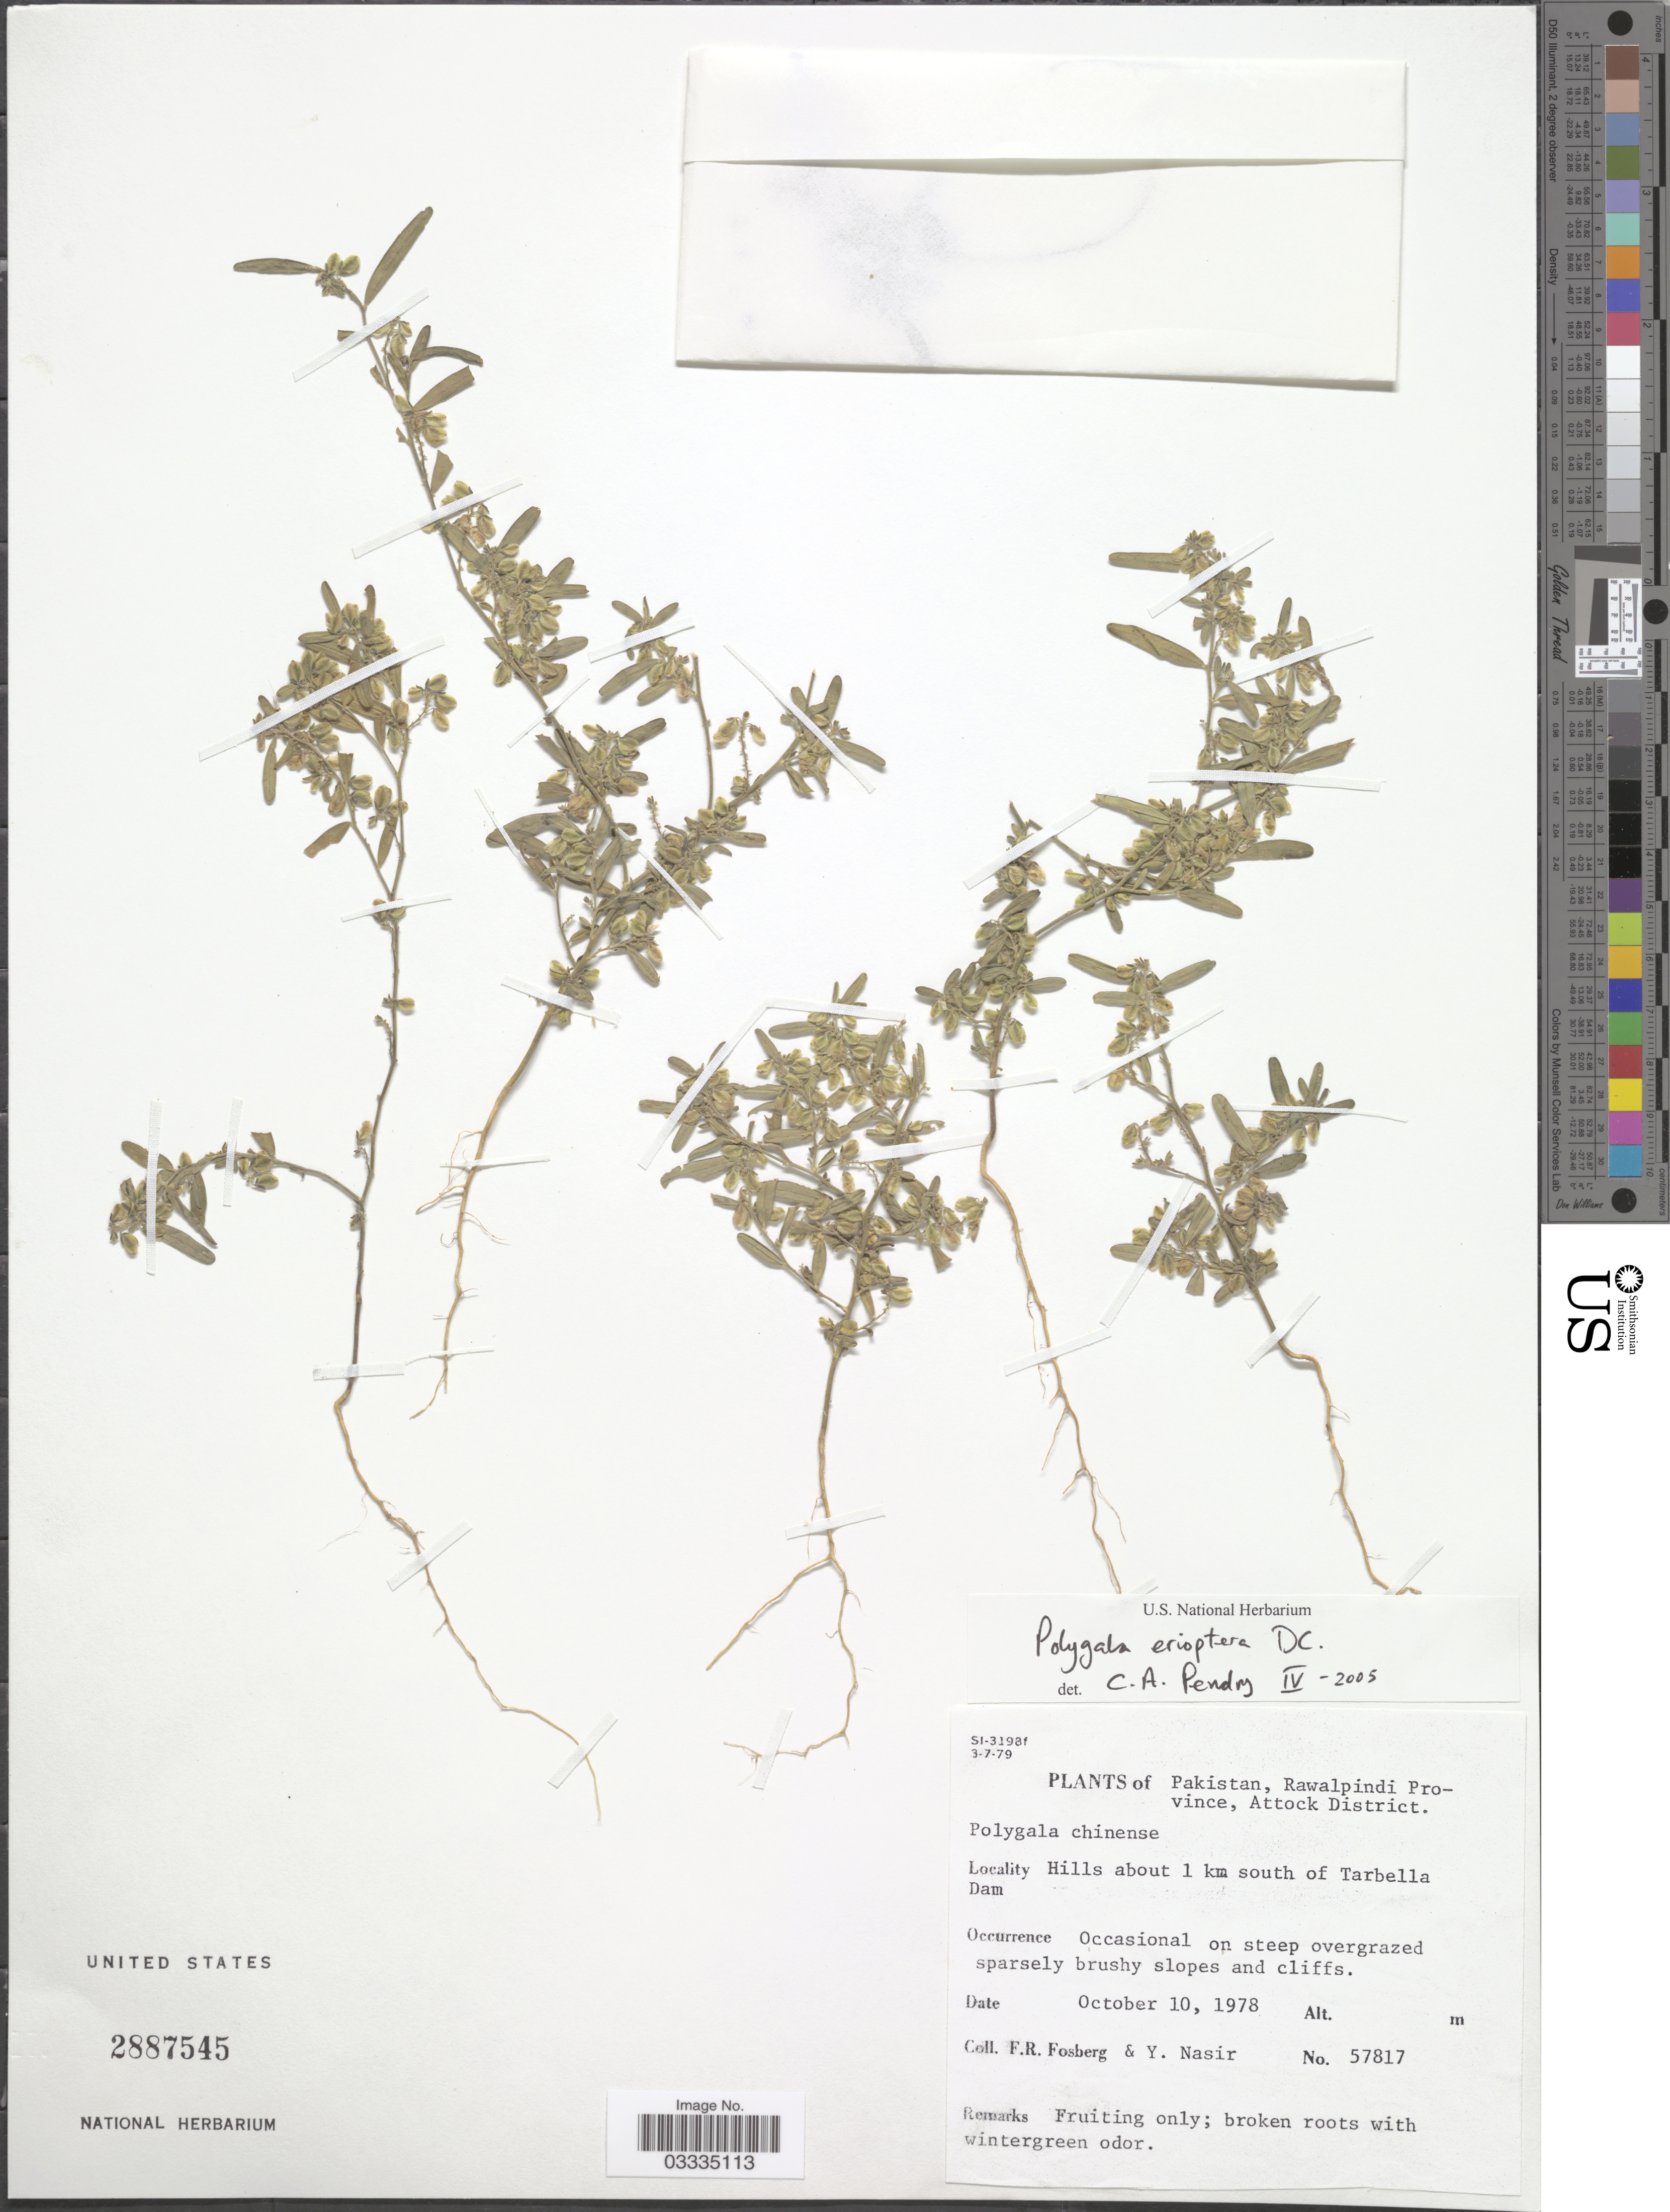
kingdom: Plantae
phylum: Tracheophyta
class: Magnoliopsida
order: Fabales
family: Polygalaceae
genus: Polygala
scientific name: Polygala erioptera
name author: DC.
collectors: F. R. Fosberg & Y. Nasir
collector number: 57817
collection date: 1978-10-10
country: Pakistan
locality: Rawalpindi Province, Attock District. Hills about 1 km south of Tarbella.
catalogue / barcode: US 2887545